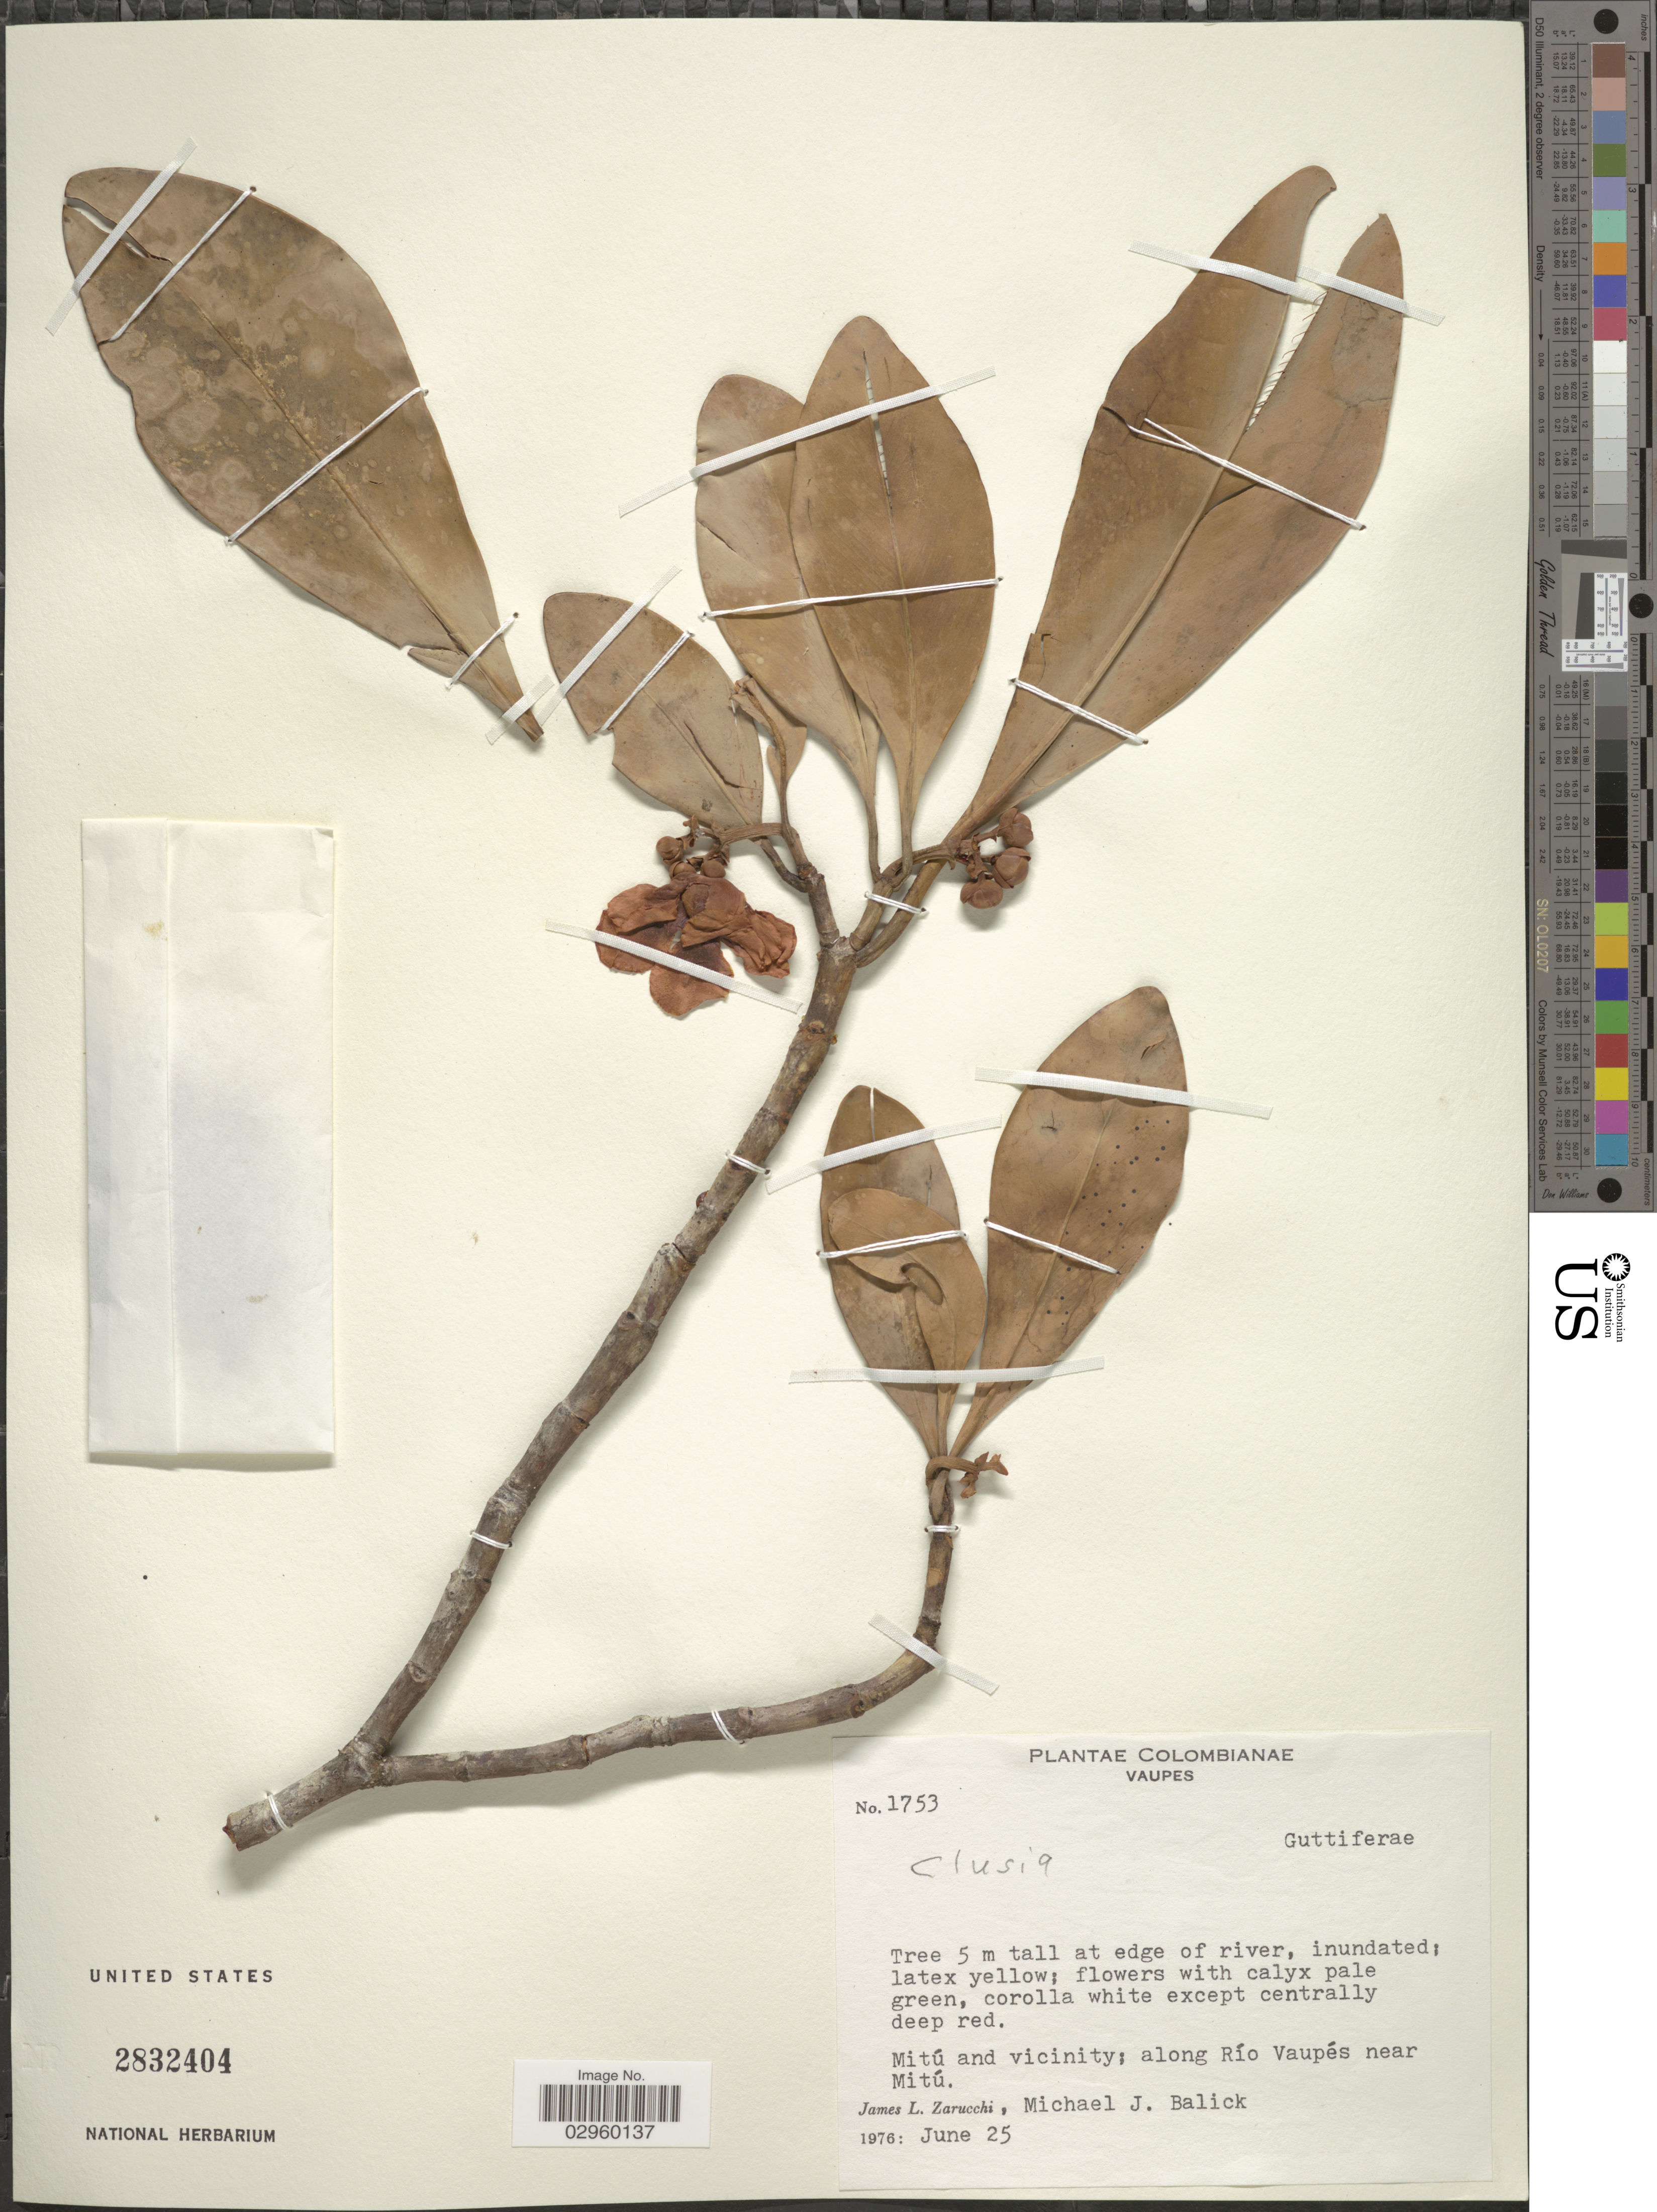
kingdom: Plantae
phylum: Tracheophyta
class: Magnoliopsida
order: Malpighiales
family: Clusiaceae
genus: Clusia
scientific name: Clusia sp.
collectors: J. L. Zarucchi & M. J. Balick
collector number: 1753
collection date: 1976-06-25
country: Colombia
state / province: Vaupés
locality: Mitú and vicinity; along Río Vaupés near Mitú.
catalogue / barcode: US 2832404